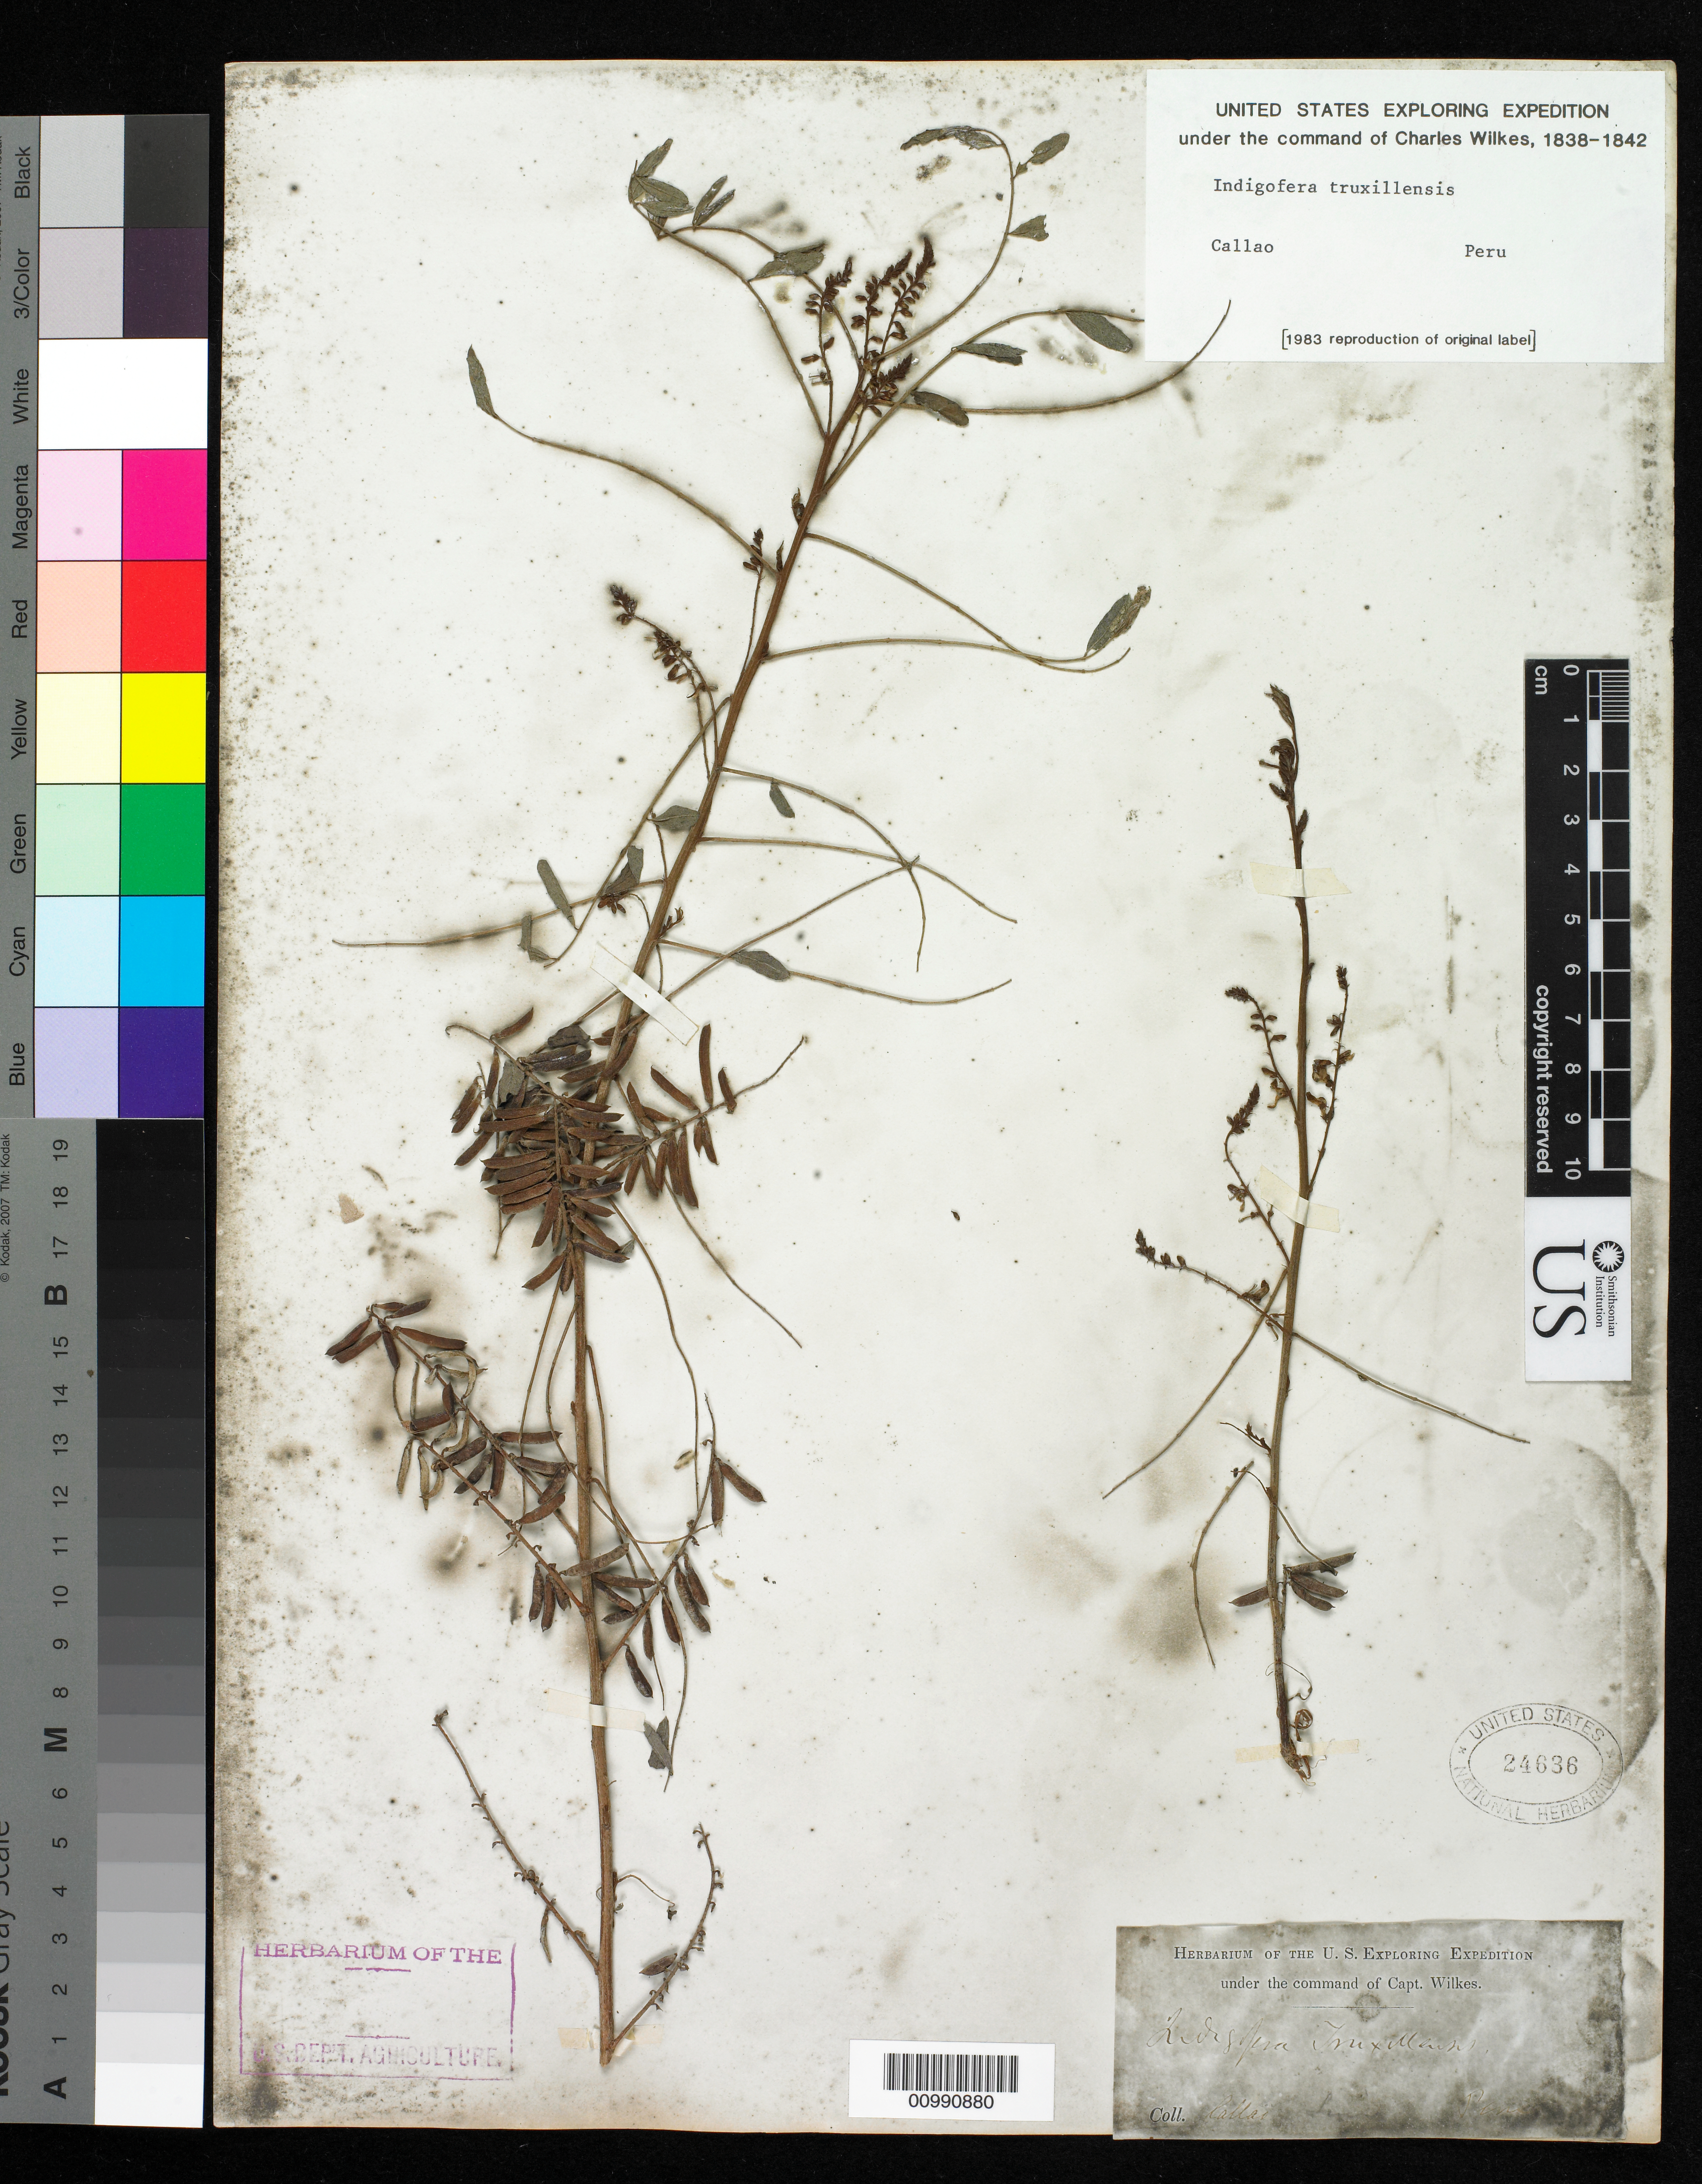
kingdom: Plantae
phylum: Tracheophyta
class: Magnoliopsida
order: Fabales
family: Fabaceae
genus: Indigofera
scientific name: Indigofera truxillensis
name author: Kunth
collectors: Wilkes Explor. Exped.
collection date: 1838/1842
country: Peru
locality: Callao, Peru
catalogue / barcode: US 24636